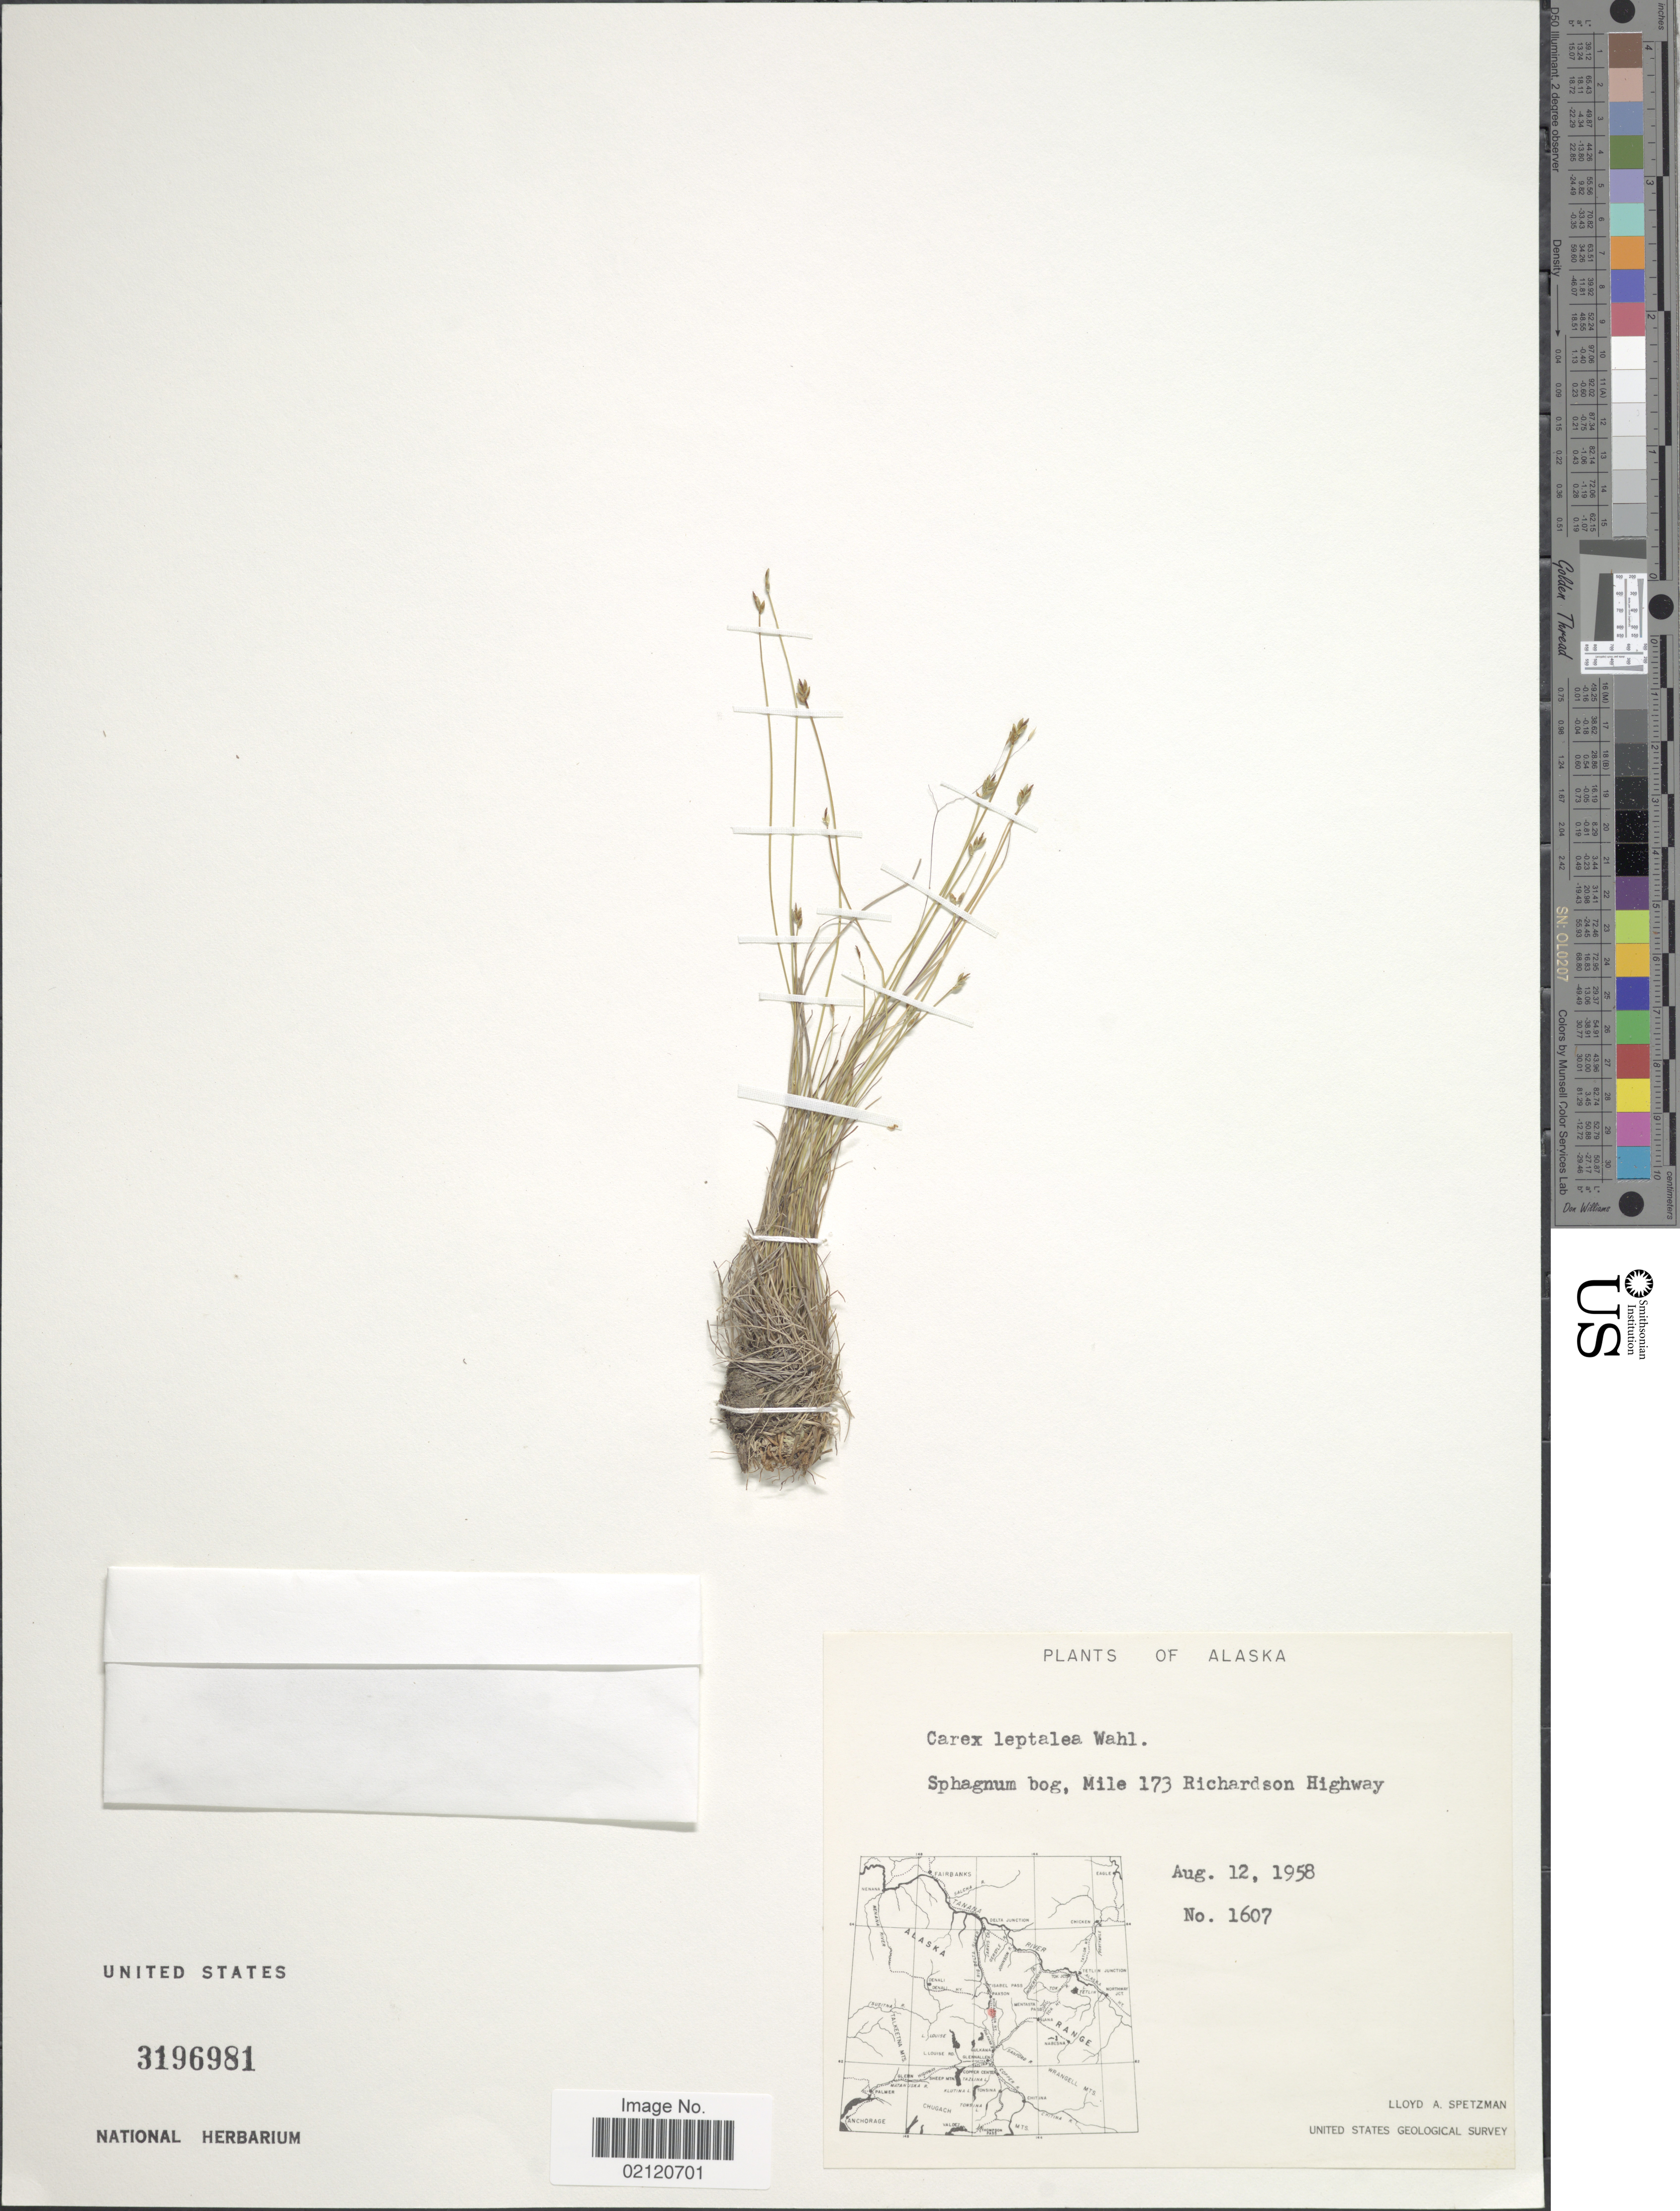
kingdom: Plantae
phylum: Tracheophyta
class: Liliopsida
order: Poales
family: Cyperaceae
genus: Carex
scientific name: Carex leptalea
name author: Wahlenb.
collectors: L. Spetzman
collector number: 1607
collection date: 1958-08-12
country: United States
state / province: Alaska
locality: Sphagnum bog, Mile 173 Richardson Highway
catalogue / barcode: US 3196981